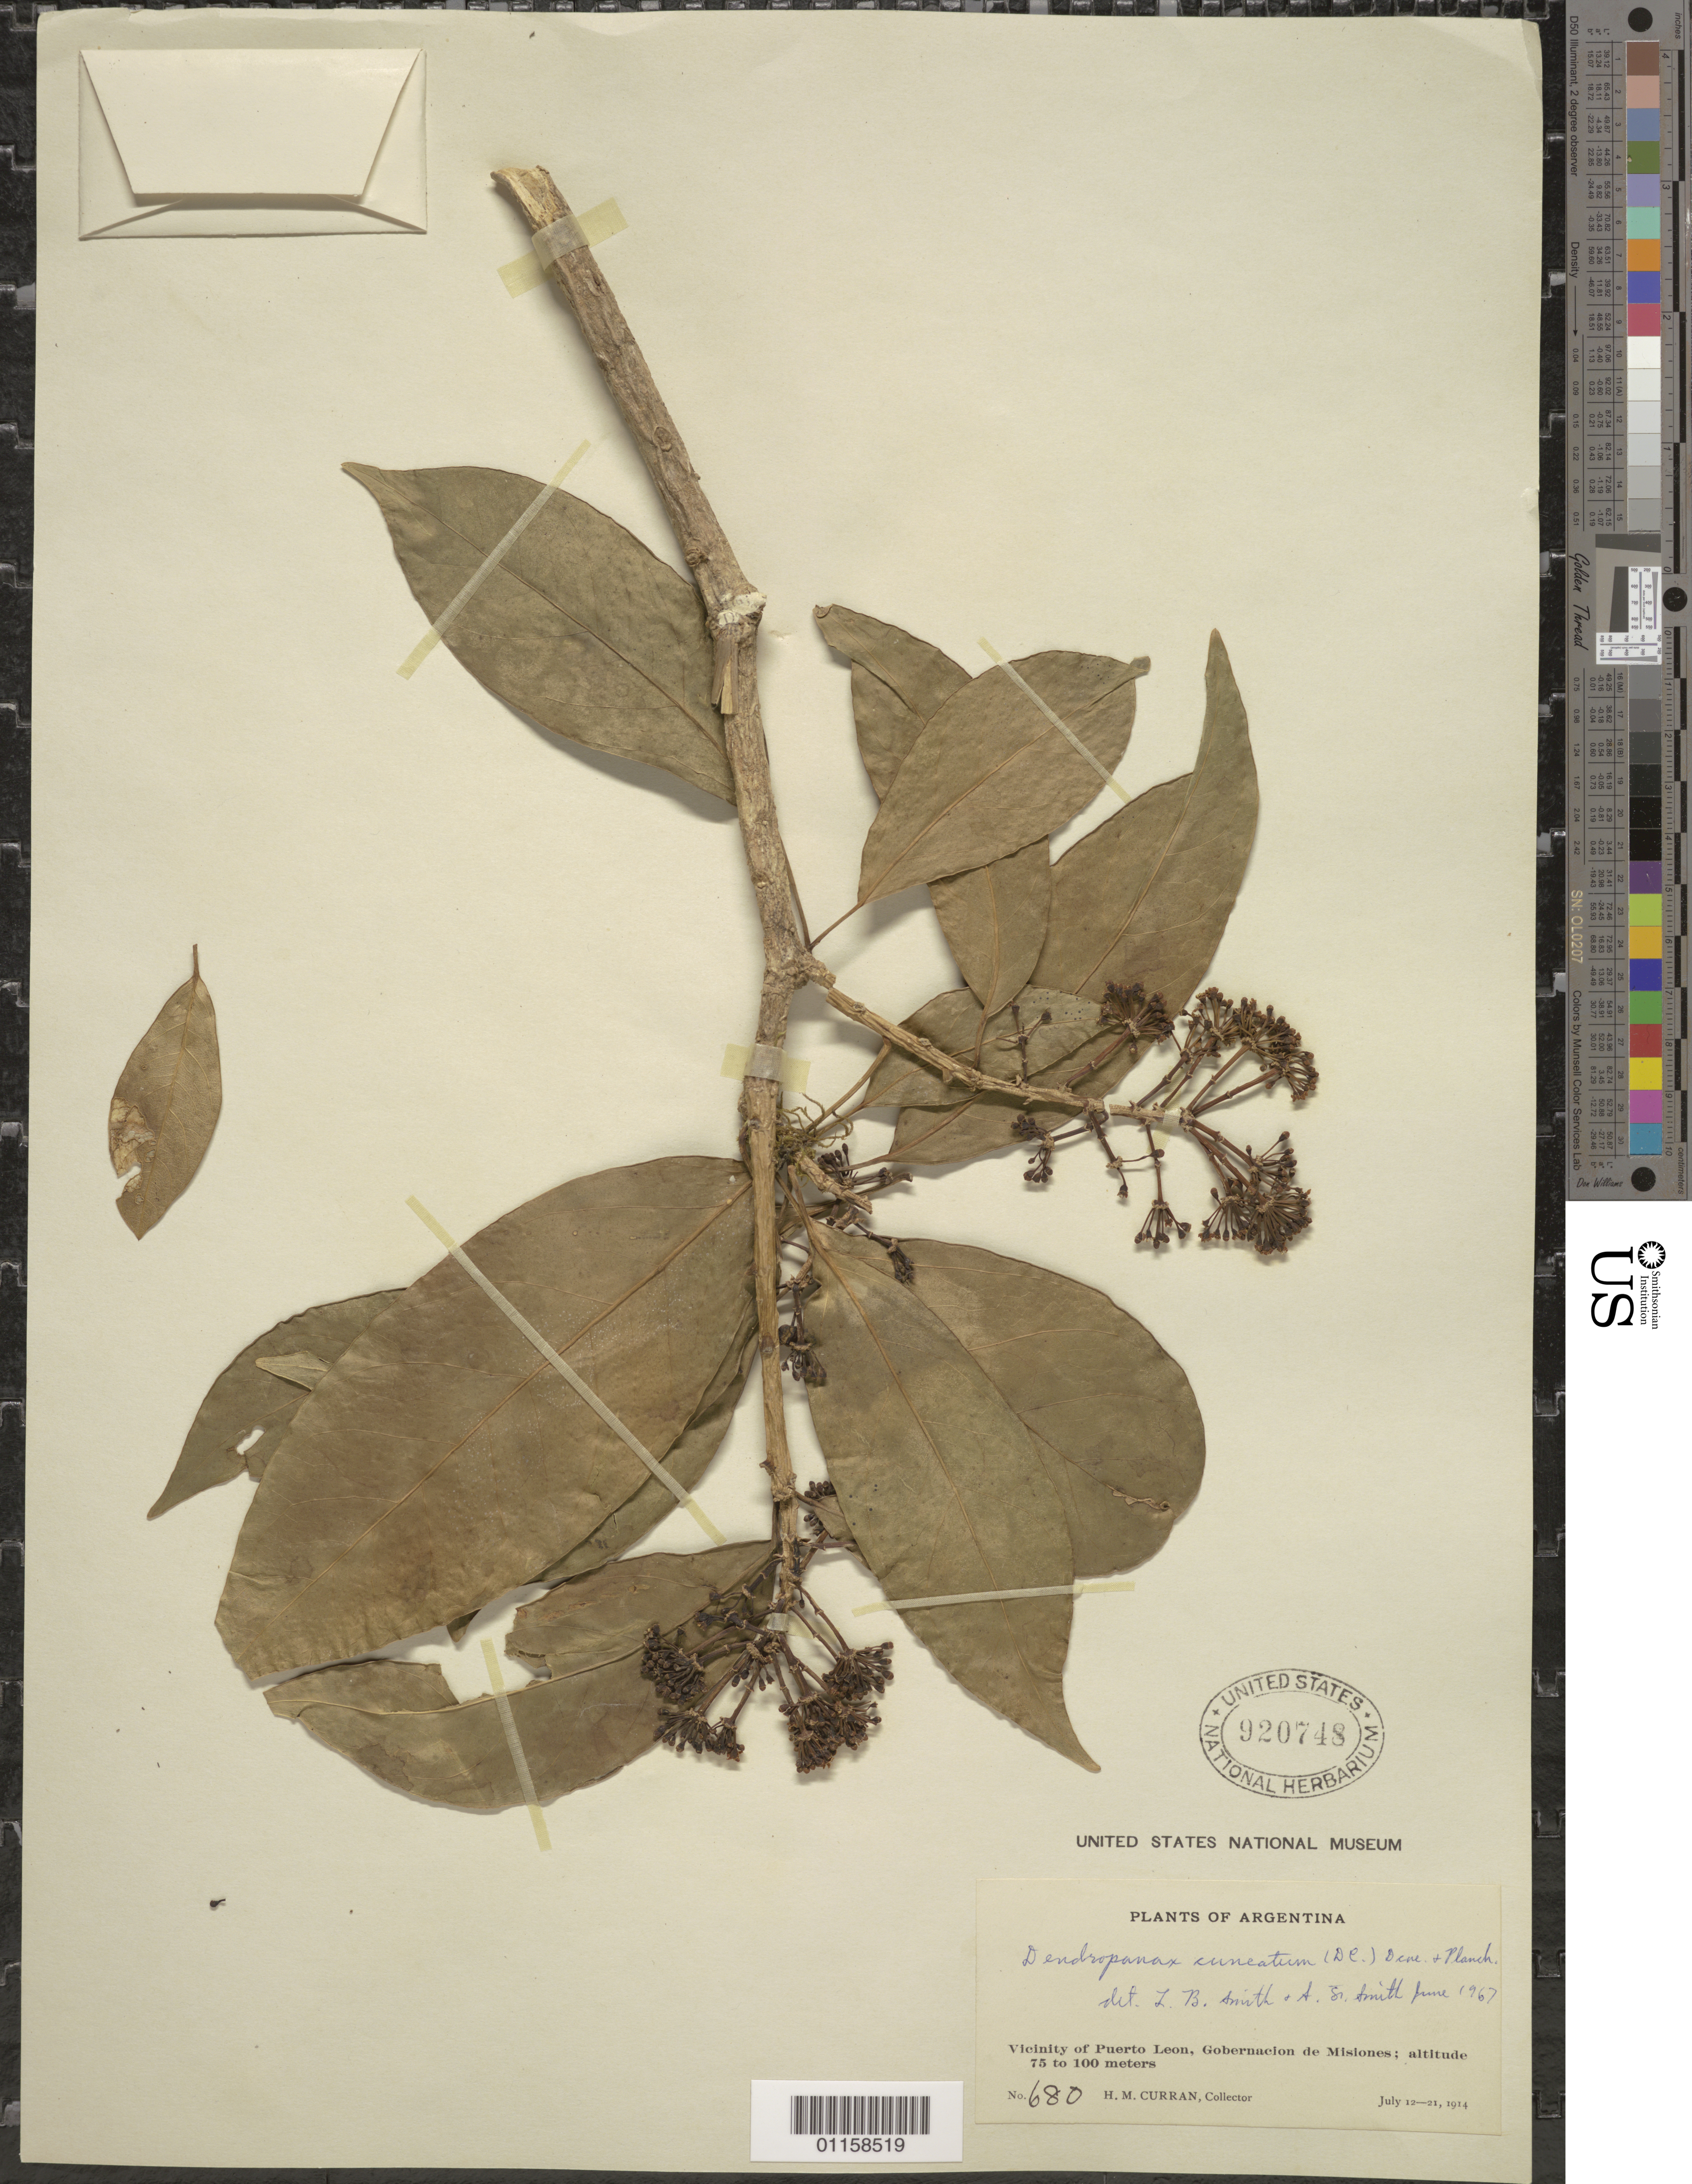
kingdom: Plantae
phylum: Tracheophyta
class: Magnoliopsida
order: Apiales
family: Araliaceae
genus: Dendropanax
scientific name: Dendropanax cuneatus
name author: (DC.) Decne. & Planch.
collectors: H. M. Curran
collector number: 680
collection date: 1914-07-12/1914-07-21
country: Argentina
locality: Vicinity of Puerto Leon, Gobernacion de Misiones.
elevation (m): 75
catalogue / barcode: US 920748